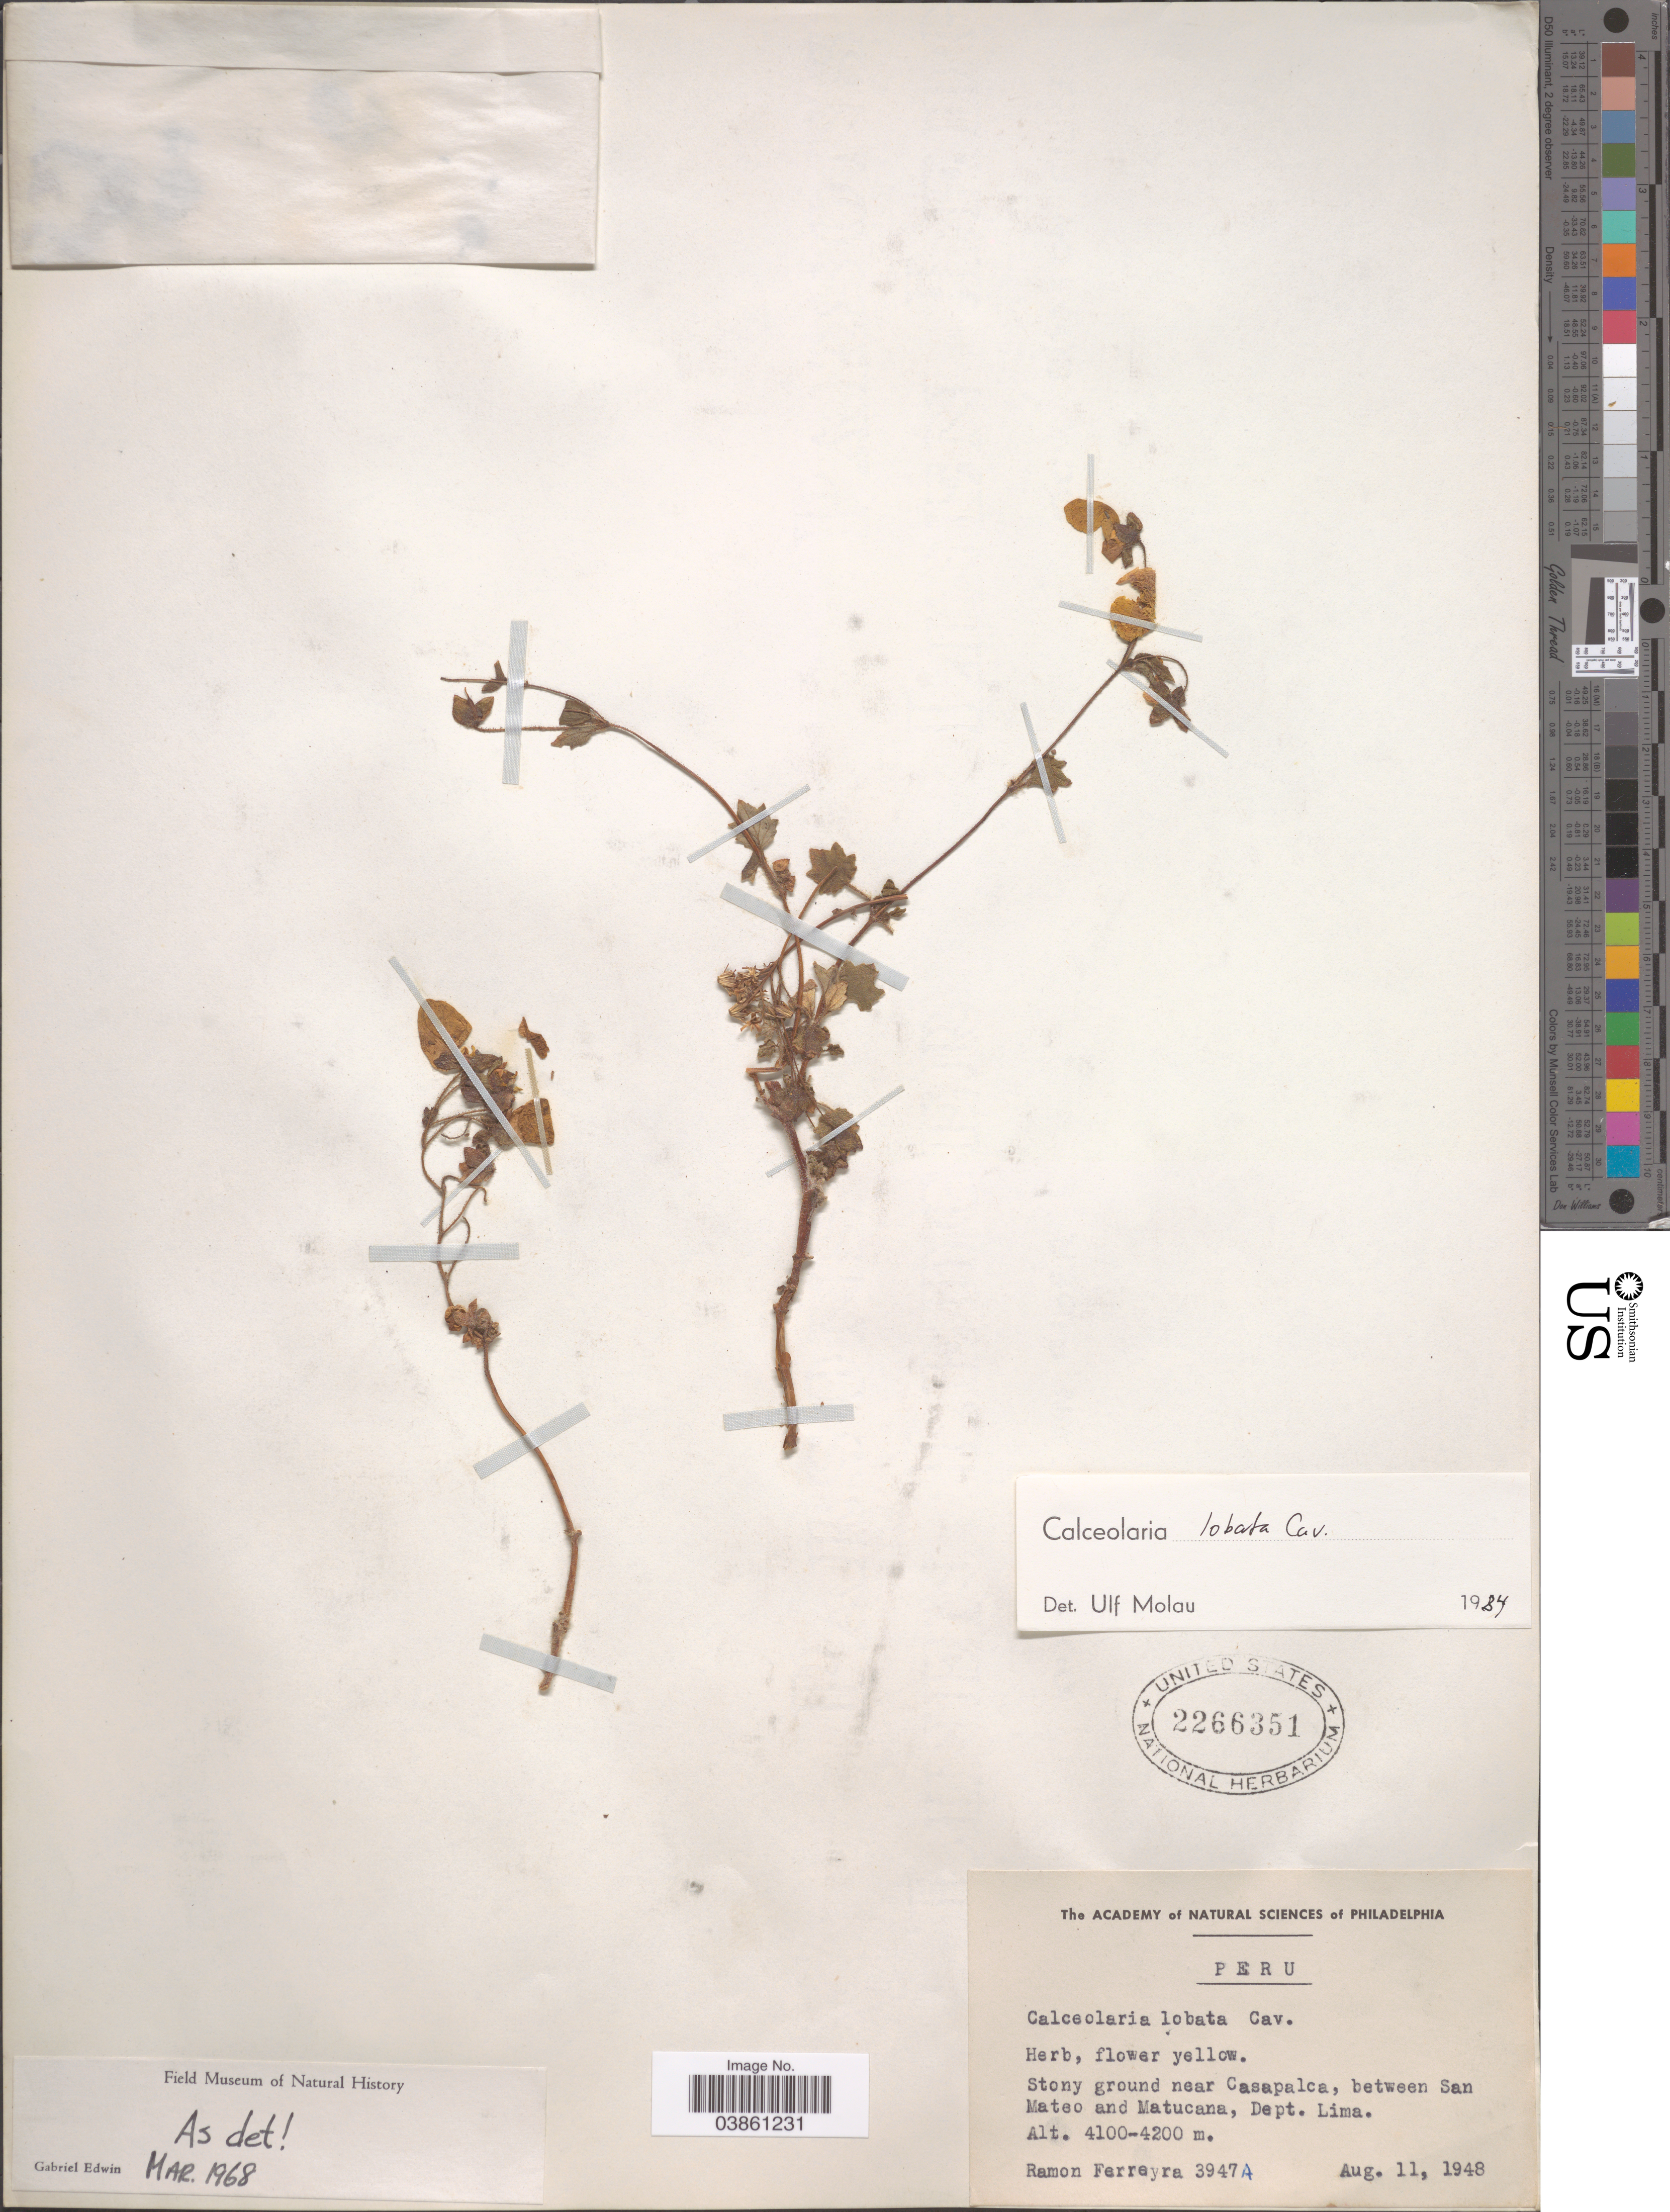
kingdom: Plantae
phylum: Tracheophyta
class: Magnoliopsida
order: Lamiales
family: Calceolariaceae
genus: Calceolaria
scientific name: Calceolaria lobata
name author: Cav.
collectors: R. A. Ferreyra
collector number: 3947A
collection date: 1948-08-11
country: Peru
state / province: Lima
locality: Stony ground near Casapalca, between San Mateo and Matucana, Dept. Lima.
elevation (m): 4100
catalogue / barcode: US 2266351